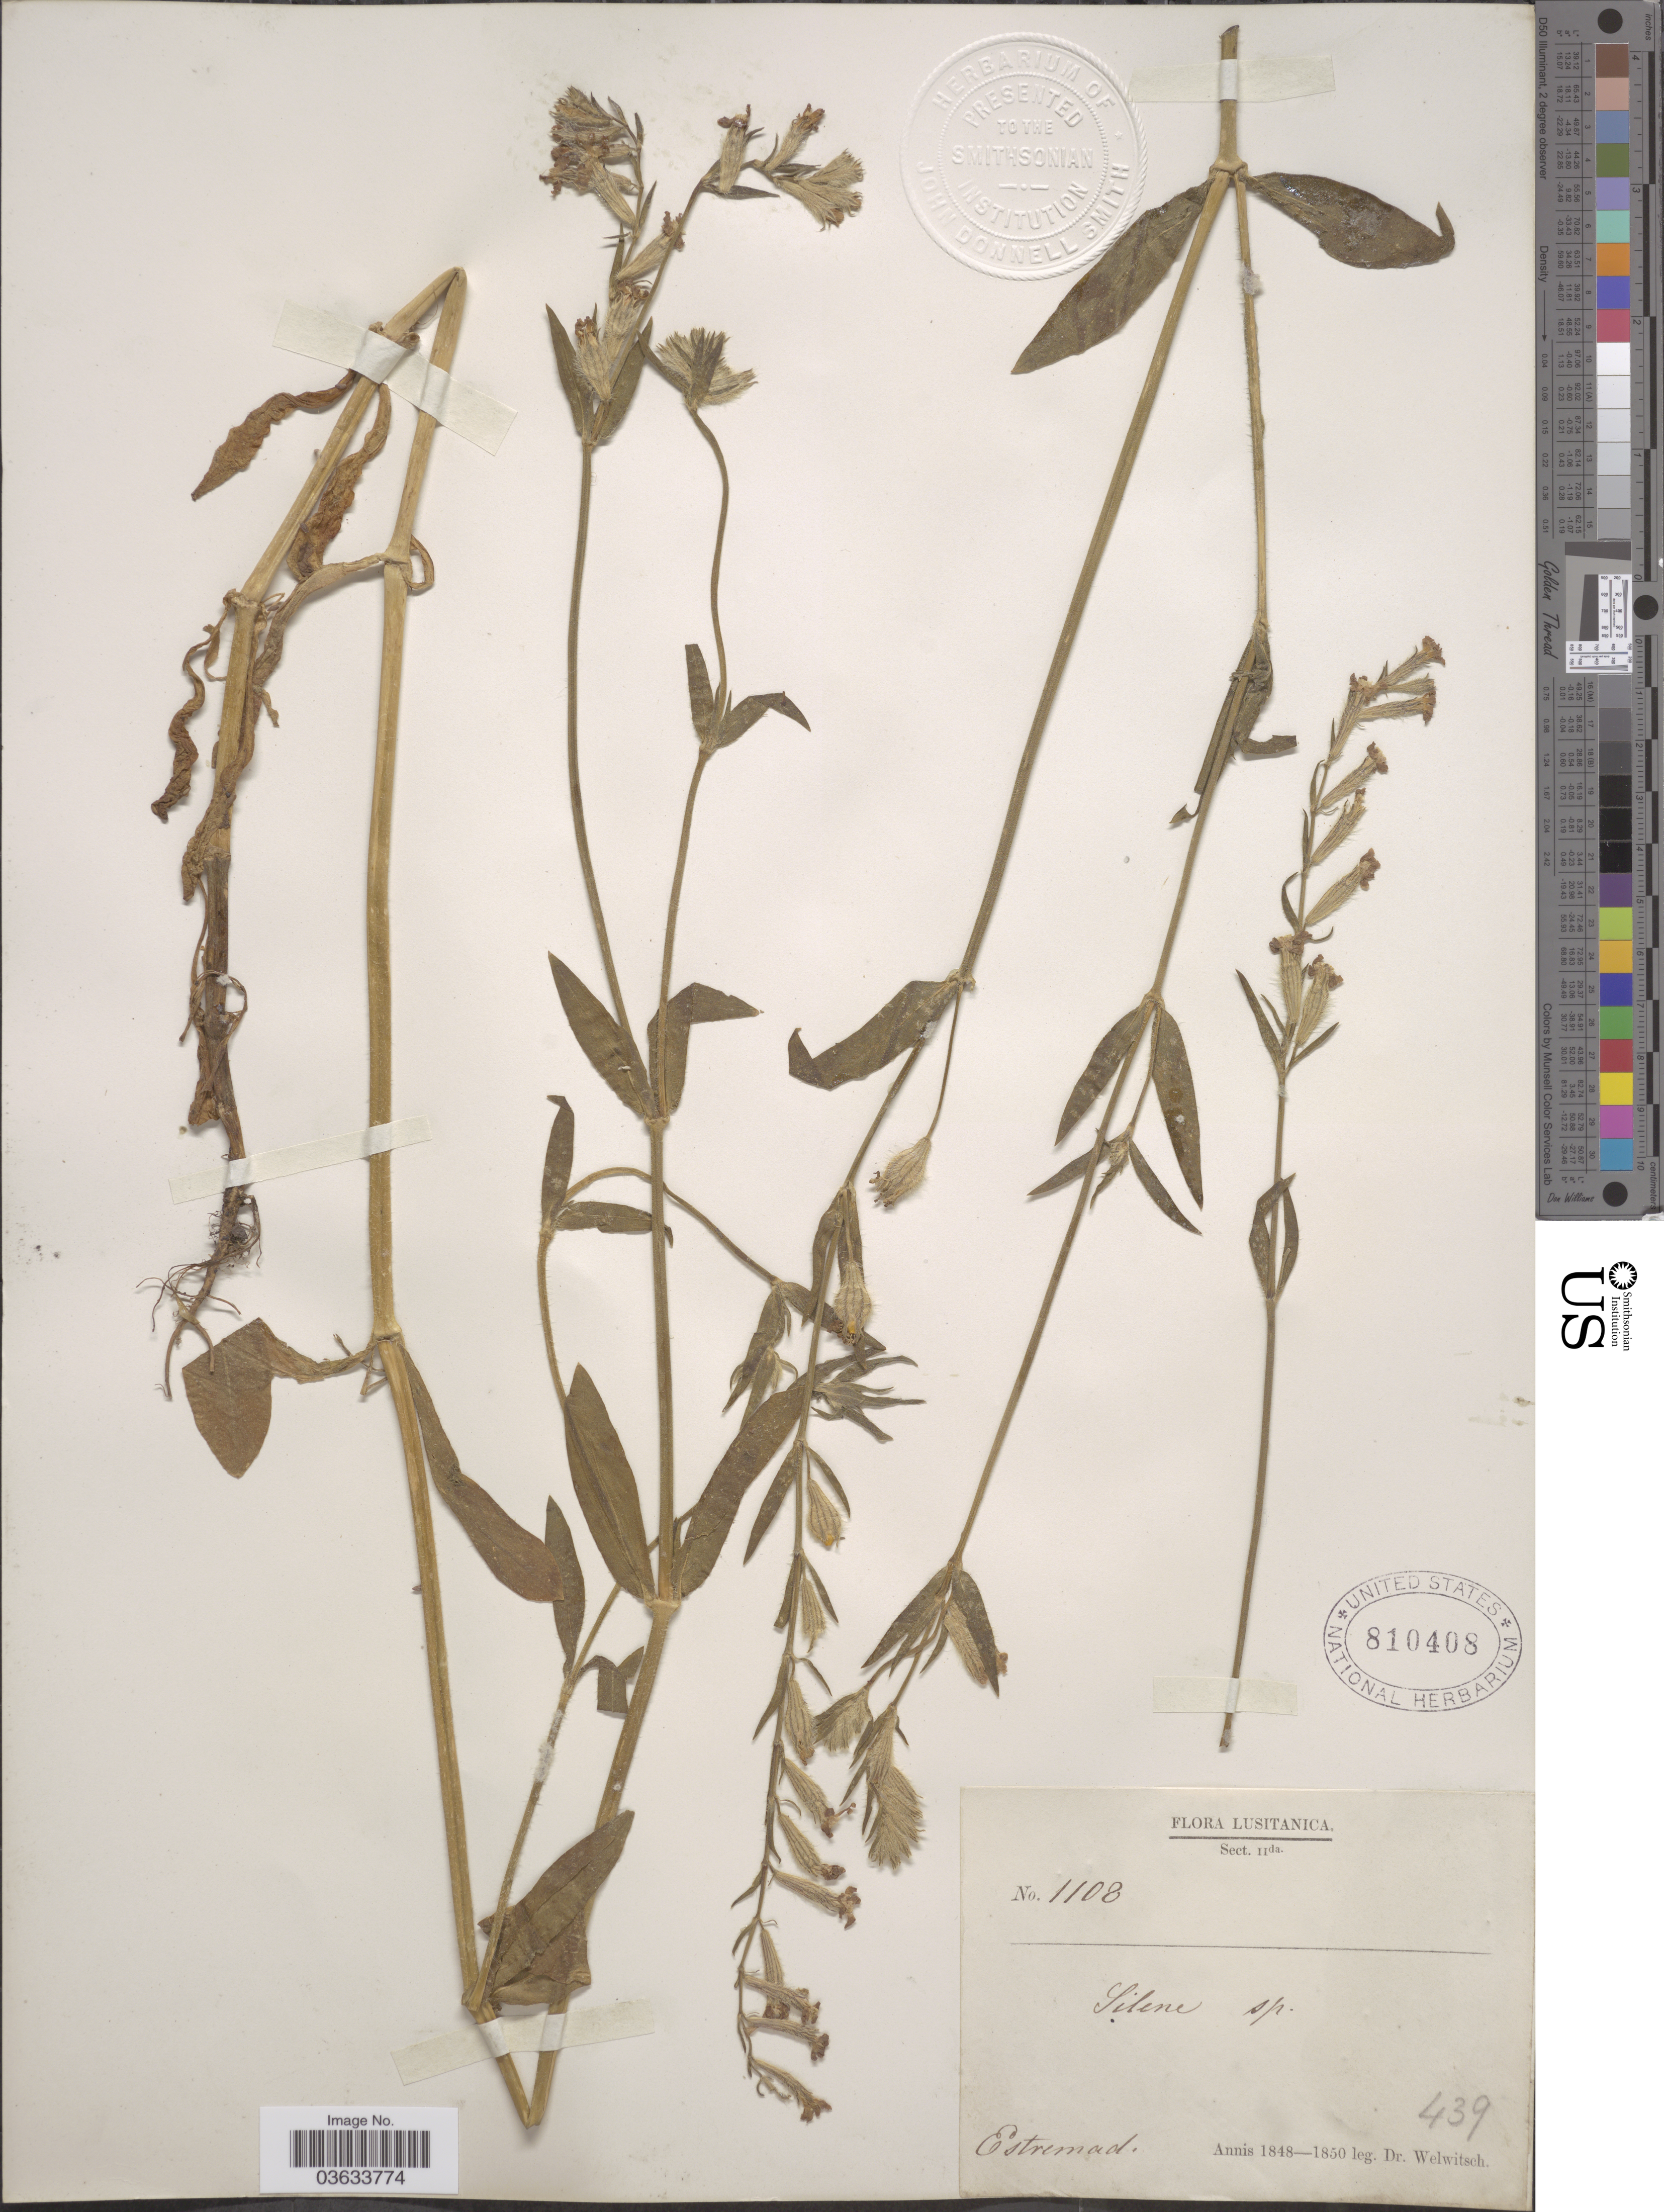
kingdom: Plantae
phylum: Tracheophyta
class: Magnoliopsida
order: Caryophyllales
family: Caryophyllaceae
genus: Silene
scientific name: Silene sp.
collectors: -. Welwitsch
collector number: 1108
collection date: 1848/1850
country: Portugal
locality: Lusitanica. Estremad.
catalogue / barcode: US 810408